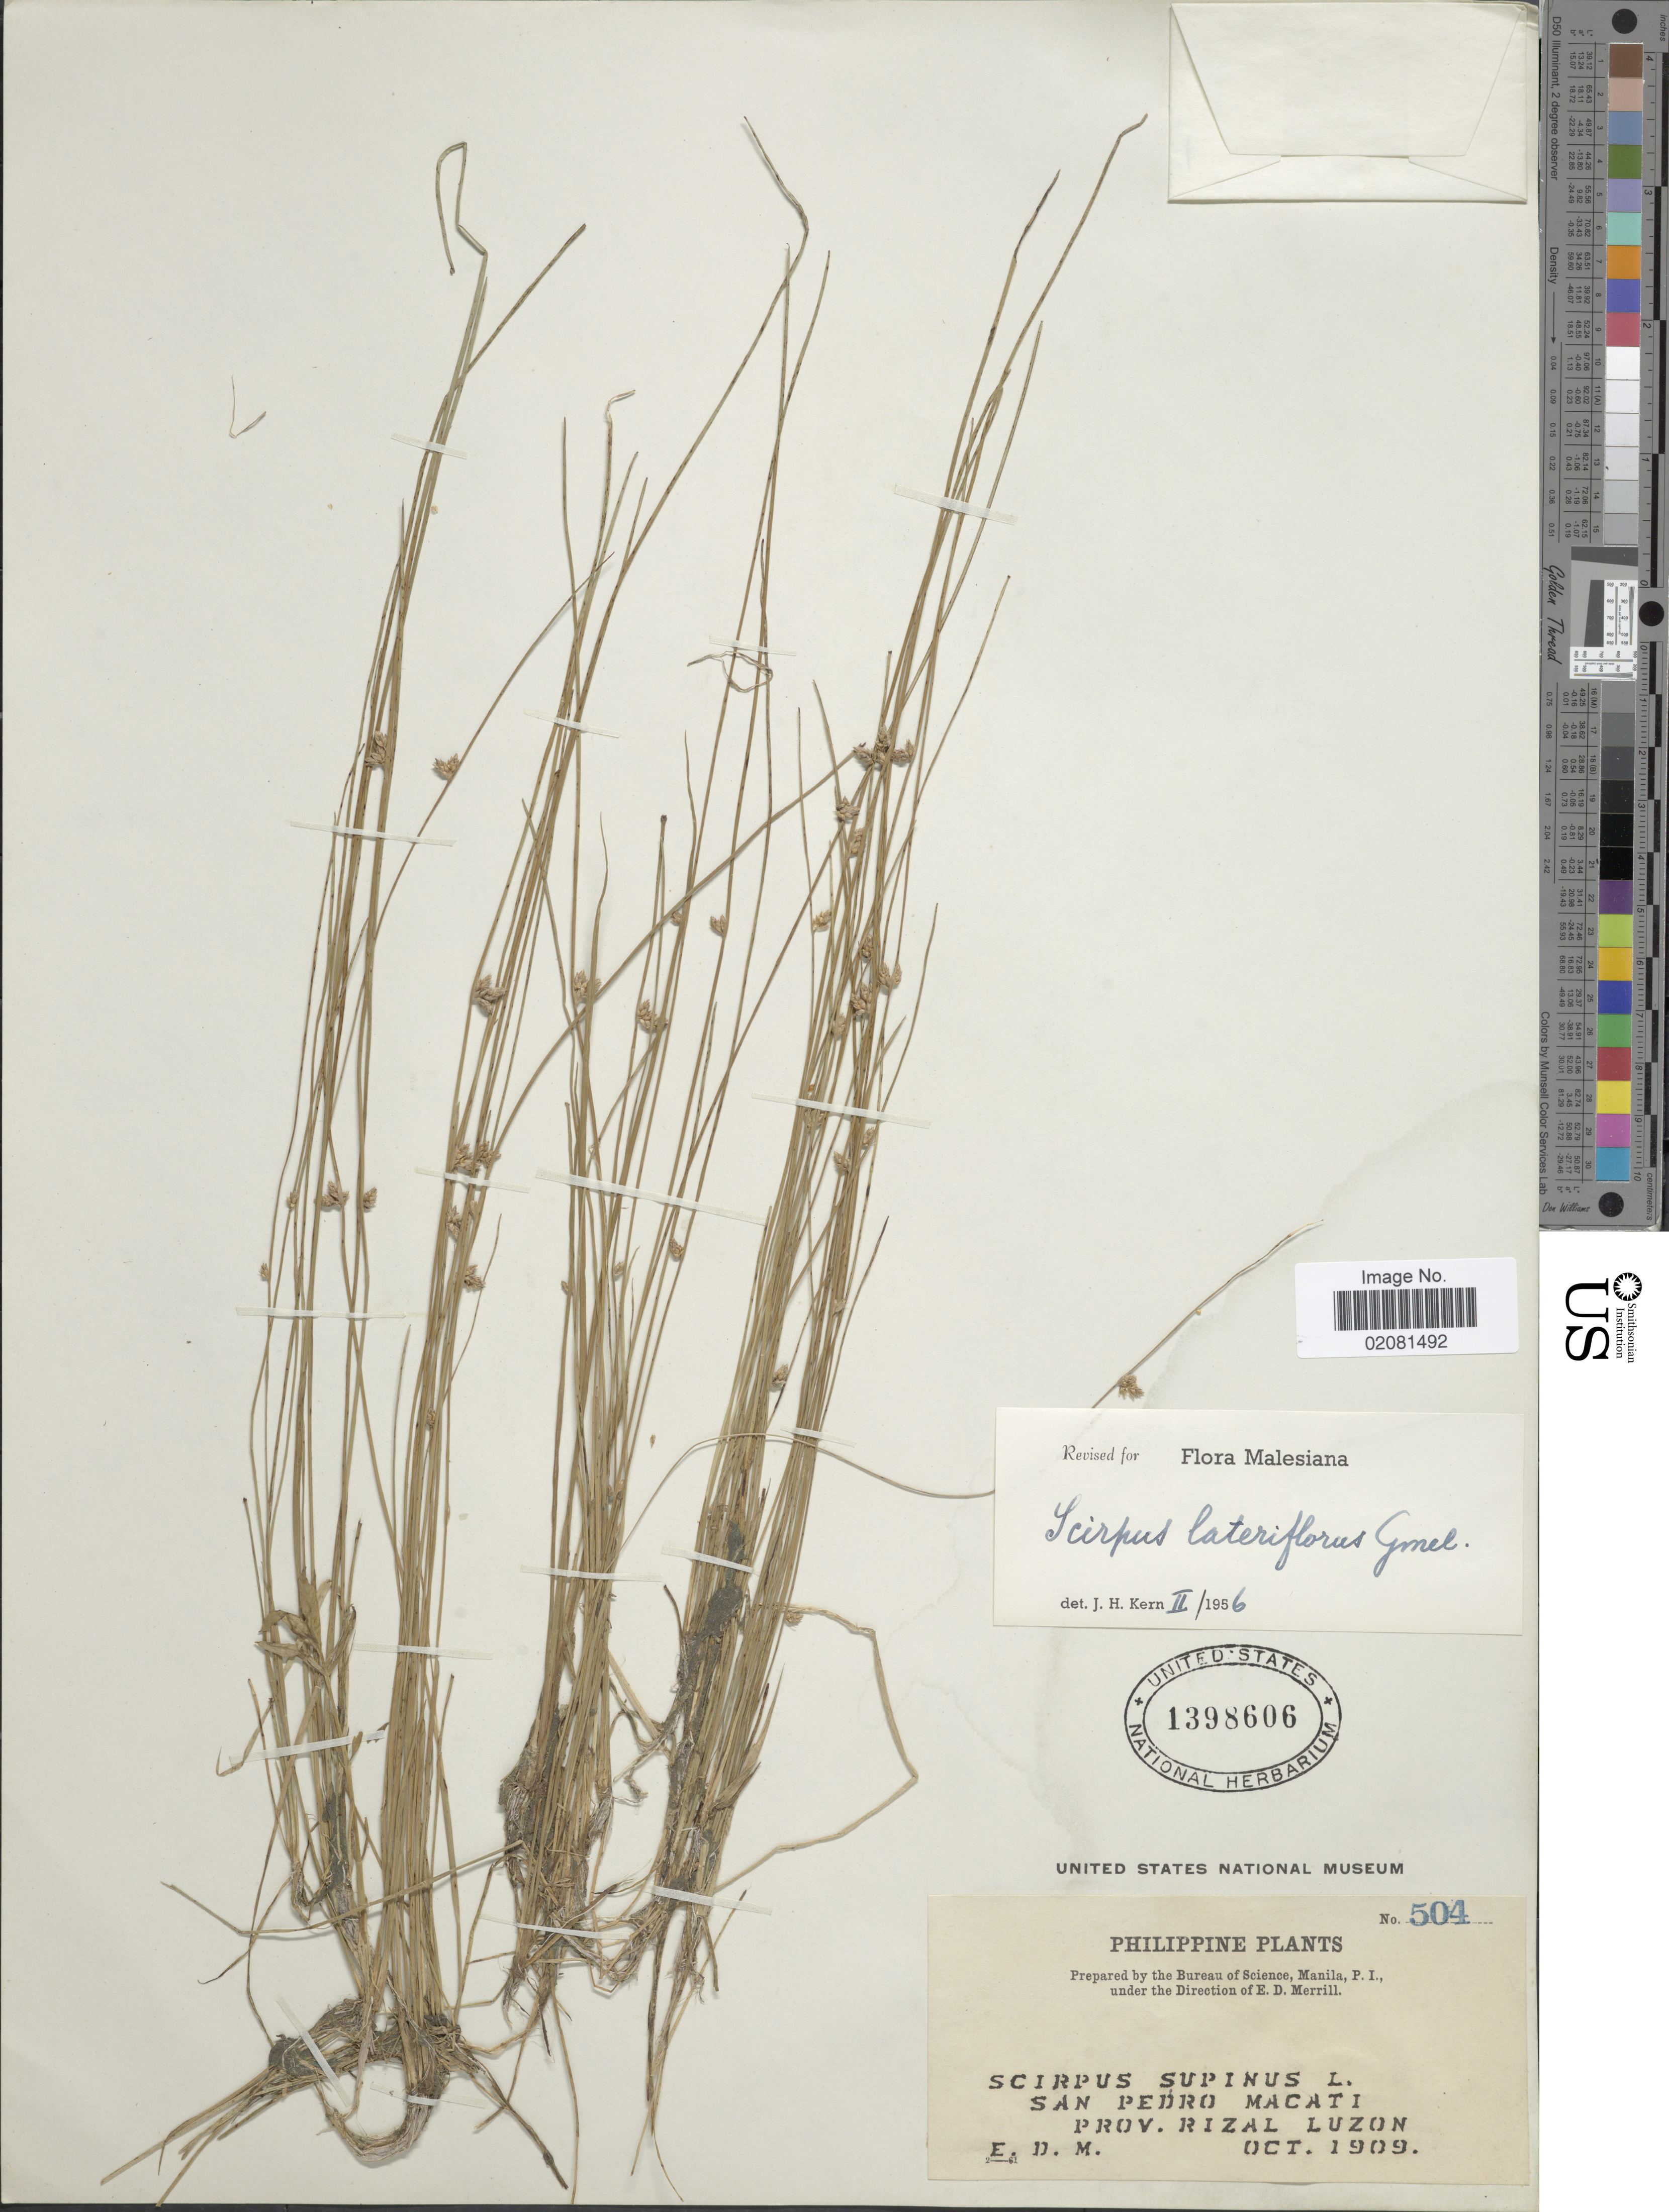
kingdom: Plantae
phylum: Tracheophyta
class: Liliopsida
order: Poales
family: Cyperaceae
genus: Schoenoplectus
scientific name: Schoenoplectus lateriflorus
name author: (J.F. Gmel.)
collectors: E. D. Merrill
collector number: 504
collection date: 1909-10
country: Philippines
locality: San Pedro Macati. Prov. Rizal. Luzon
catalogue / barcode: US 1398606